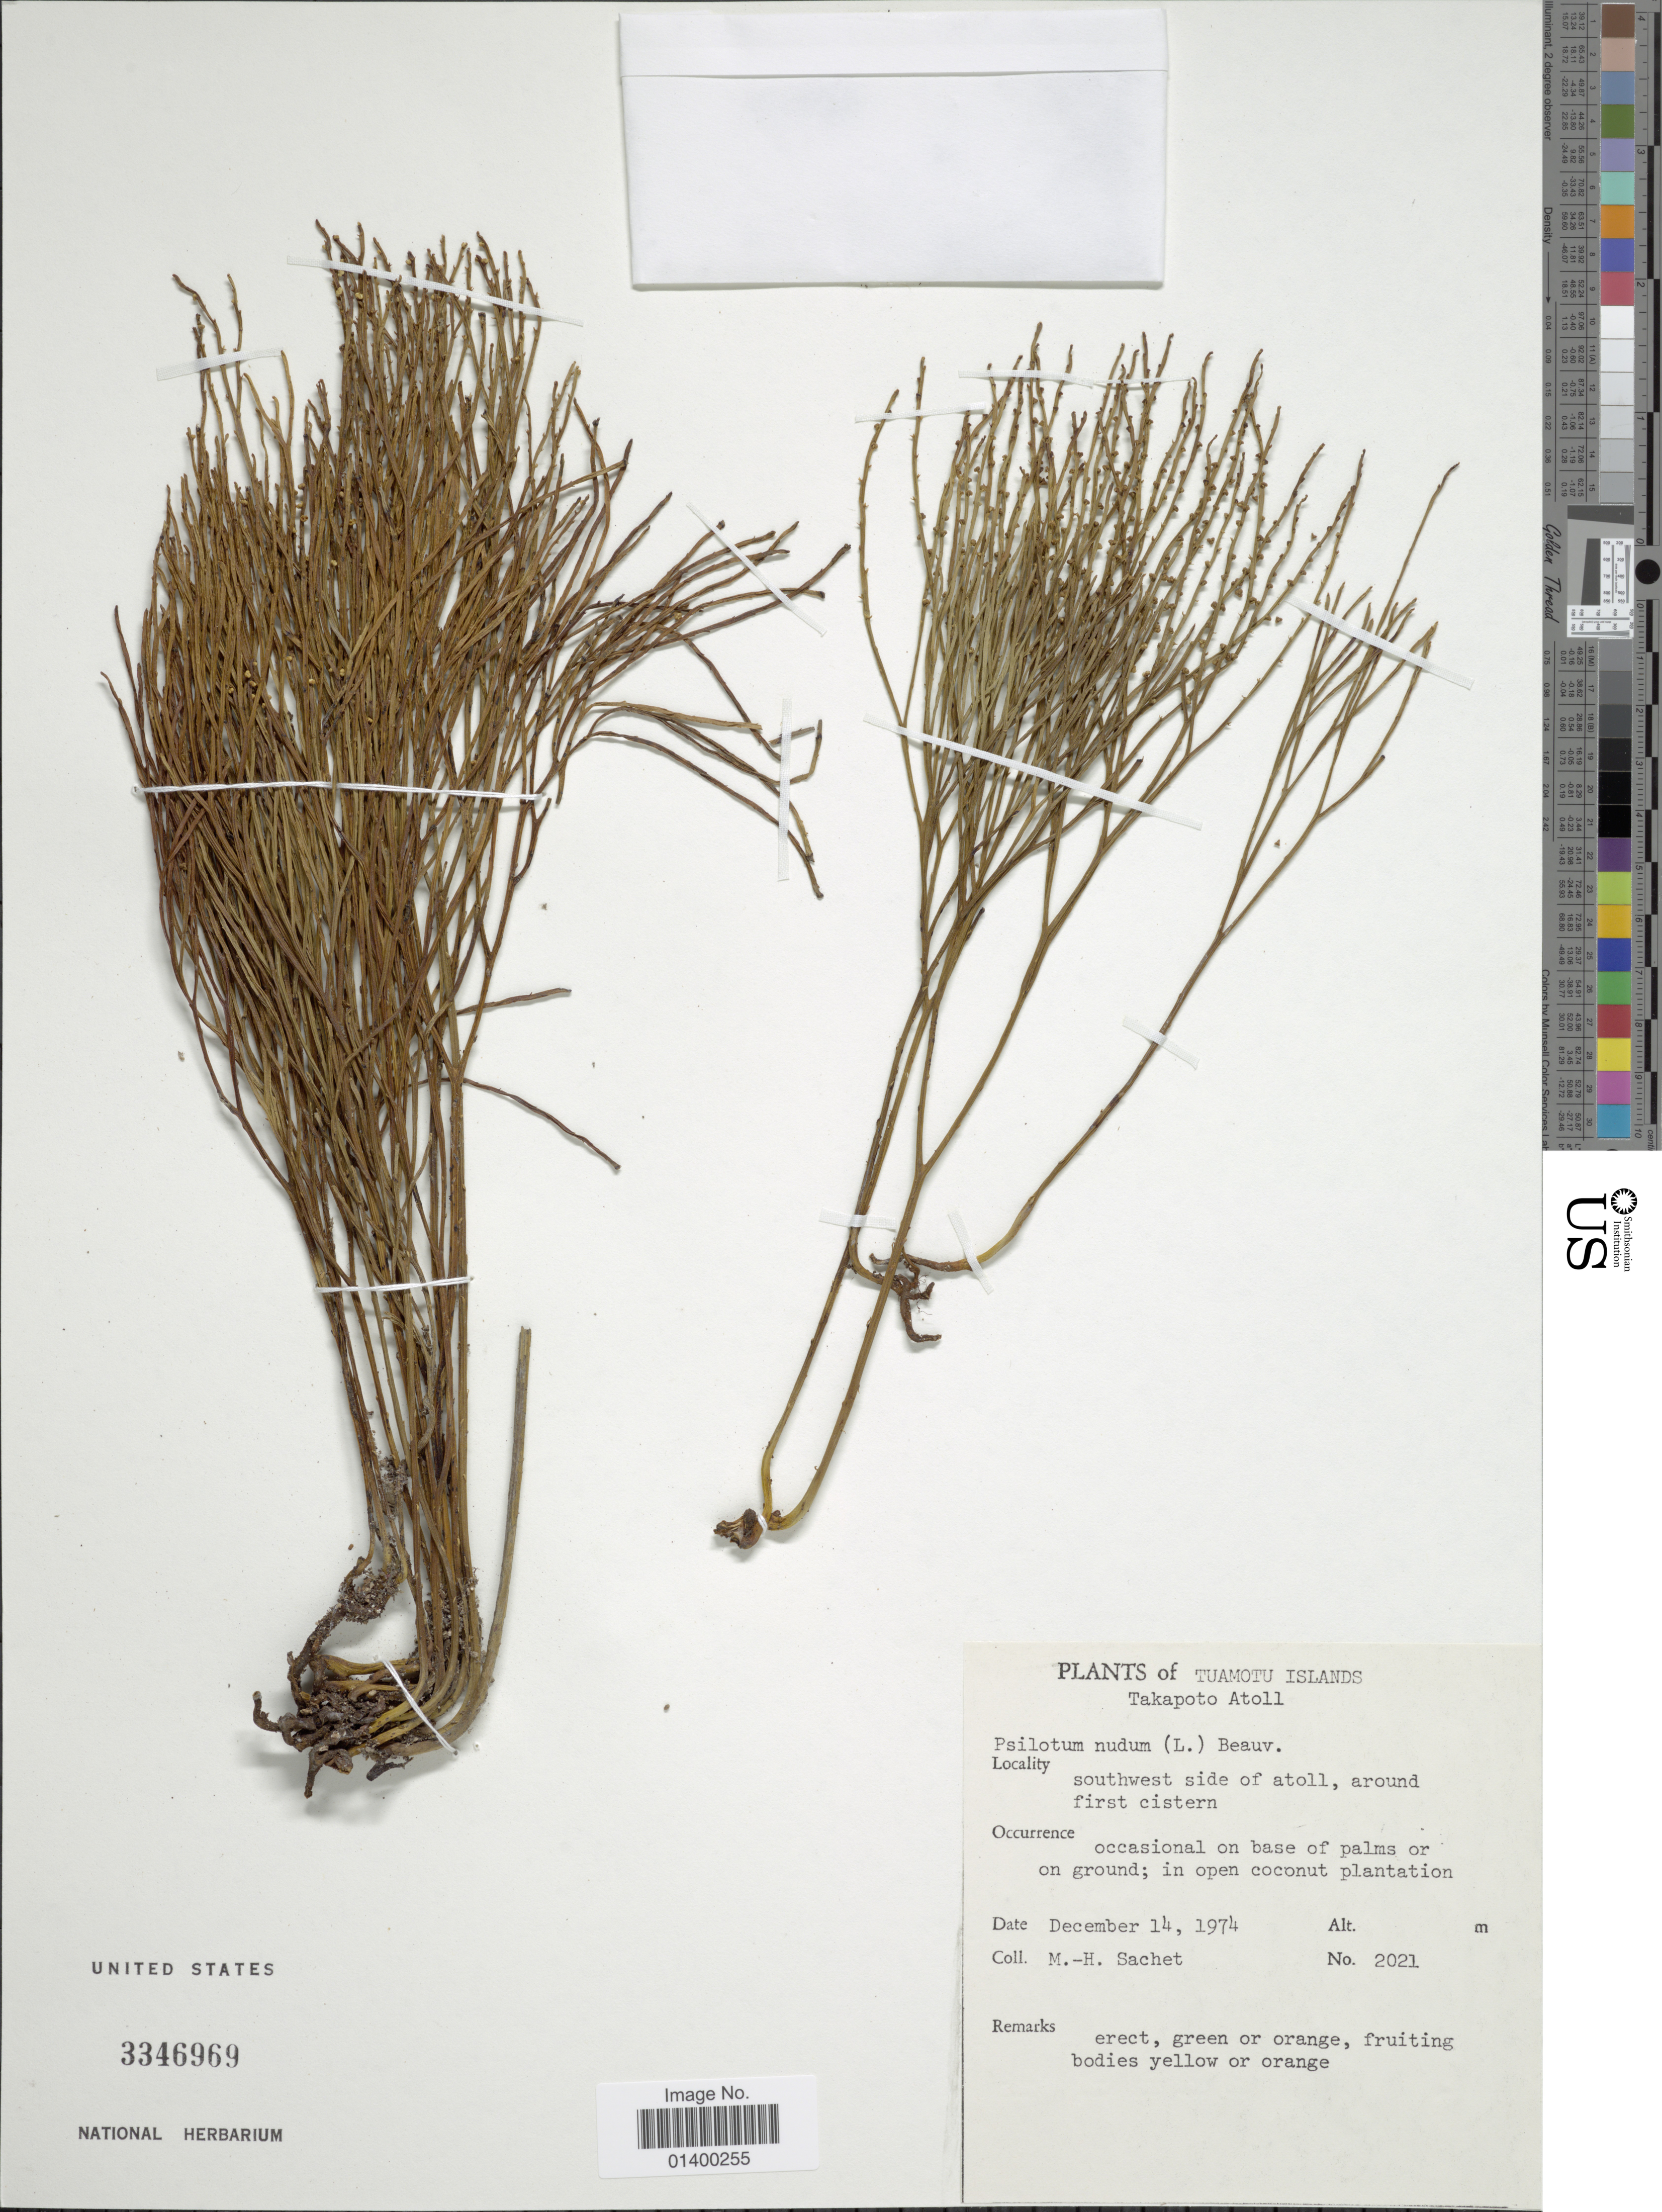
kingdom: Plantae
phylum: Tracheophyta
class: Polypodiopsida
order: Psilotales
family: Psilotaceae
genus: Psilotum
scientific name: Psilotum nudum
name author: (L.) P. Beauv.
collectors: M.-H. Sachet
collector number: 2021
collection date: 1974-12-14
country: French Polynesia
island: Takapoto Atoll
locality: Tuamotu Islands, Takapoto Atoll, southwest side of atoll, around first cistern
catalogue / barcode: US 3346969